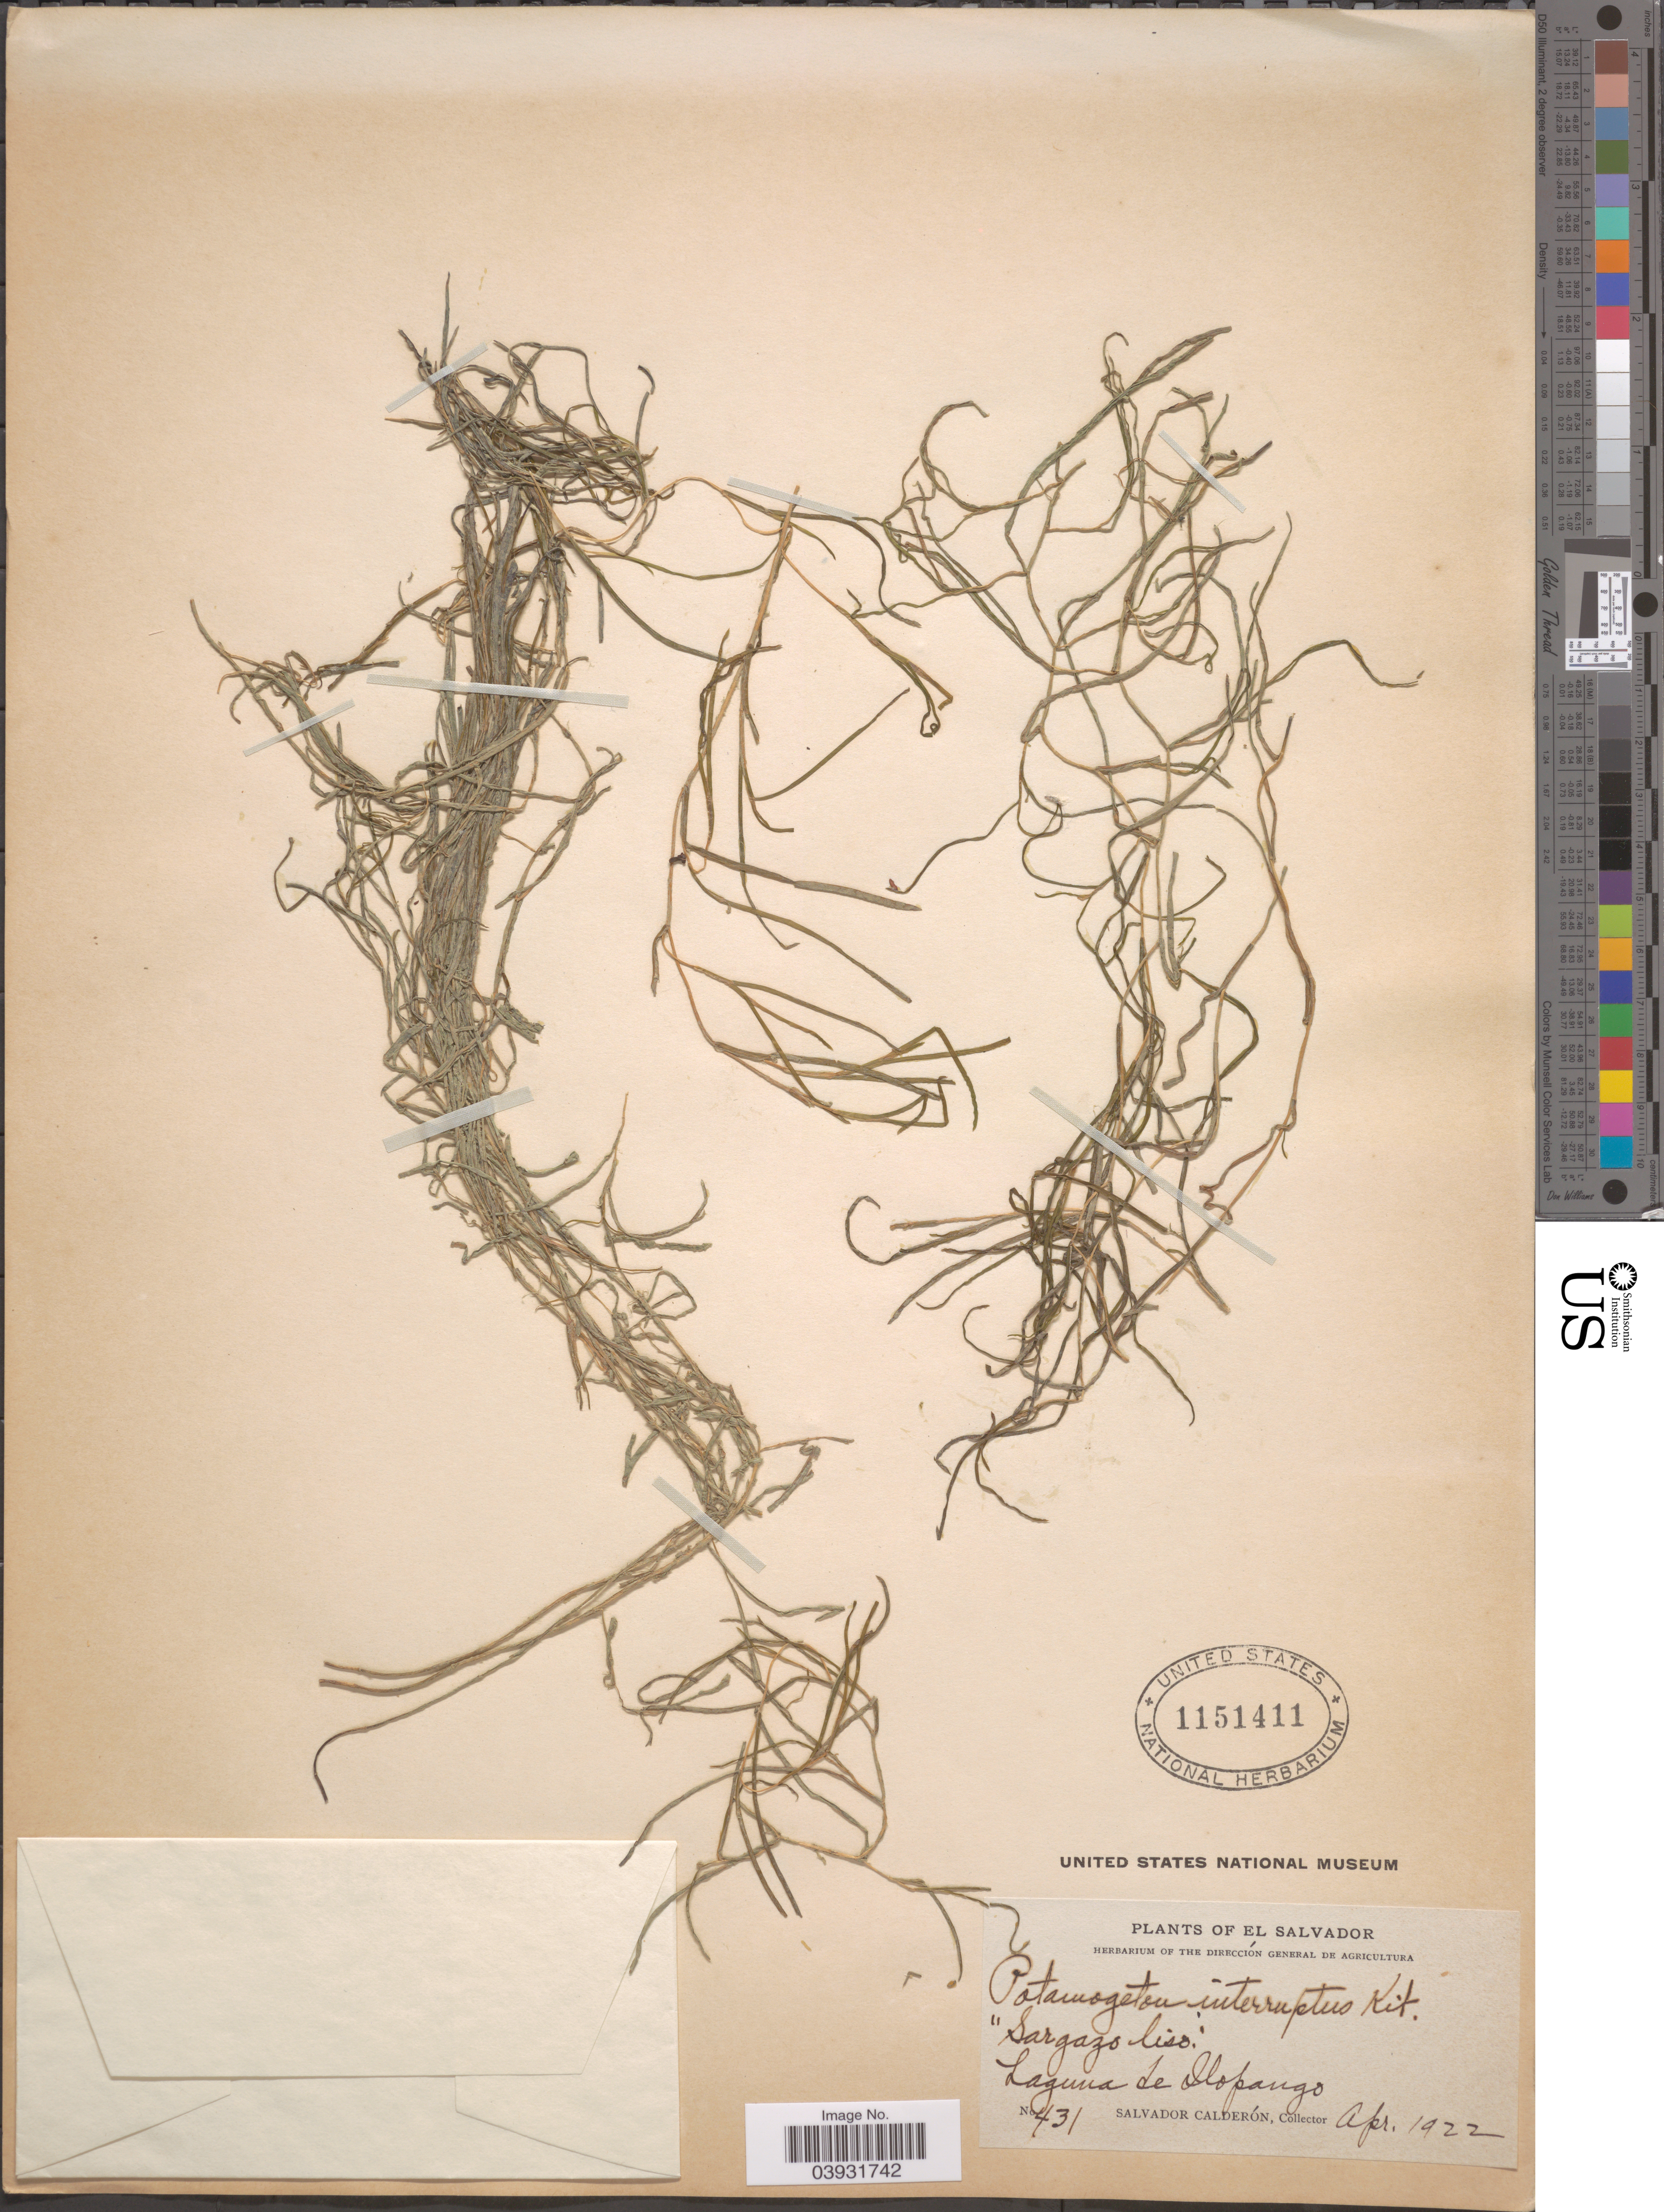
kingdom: Plantae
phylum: Tracheophyta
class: Liliopsida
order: Alismatales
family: Potamogetonaceae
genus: Potamogeton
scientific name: Potamogeton sp.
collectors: S. Calderón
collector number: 431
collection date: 1922-04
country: El Salvador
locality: Laguna de Ilopango.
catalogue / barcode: US 1151411